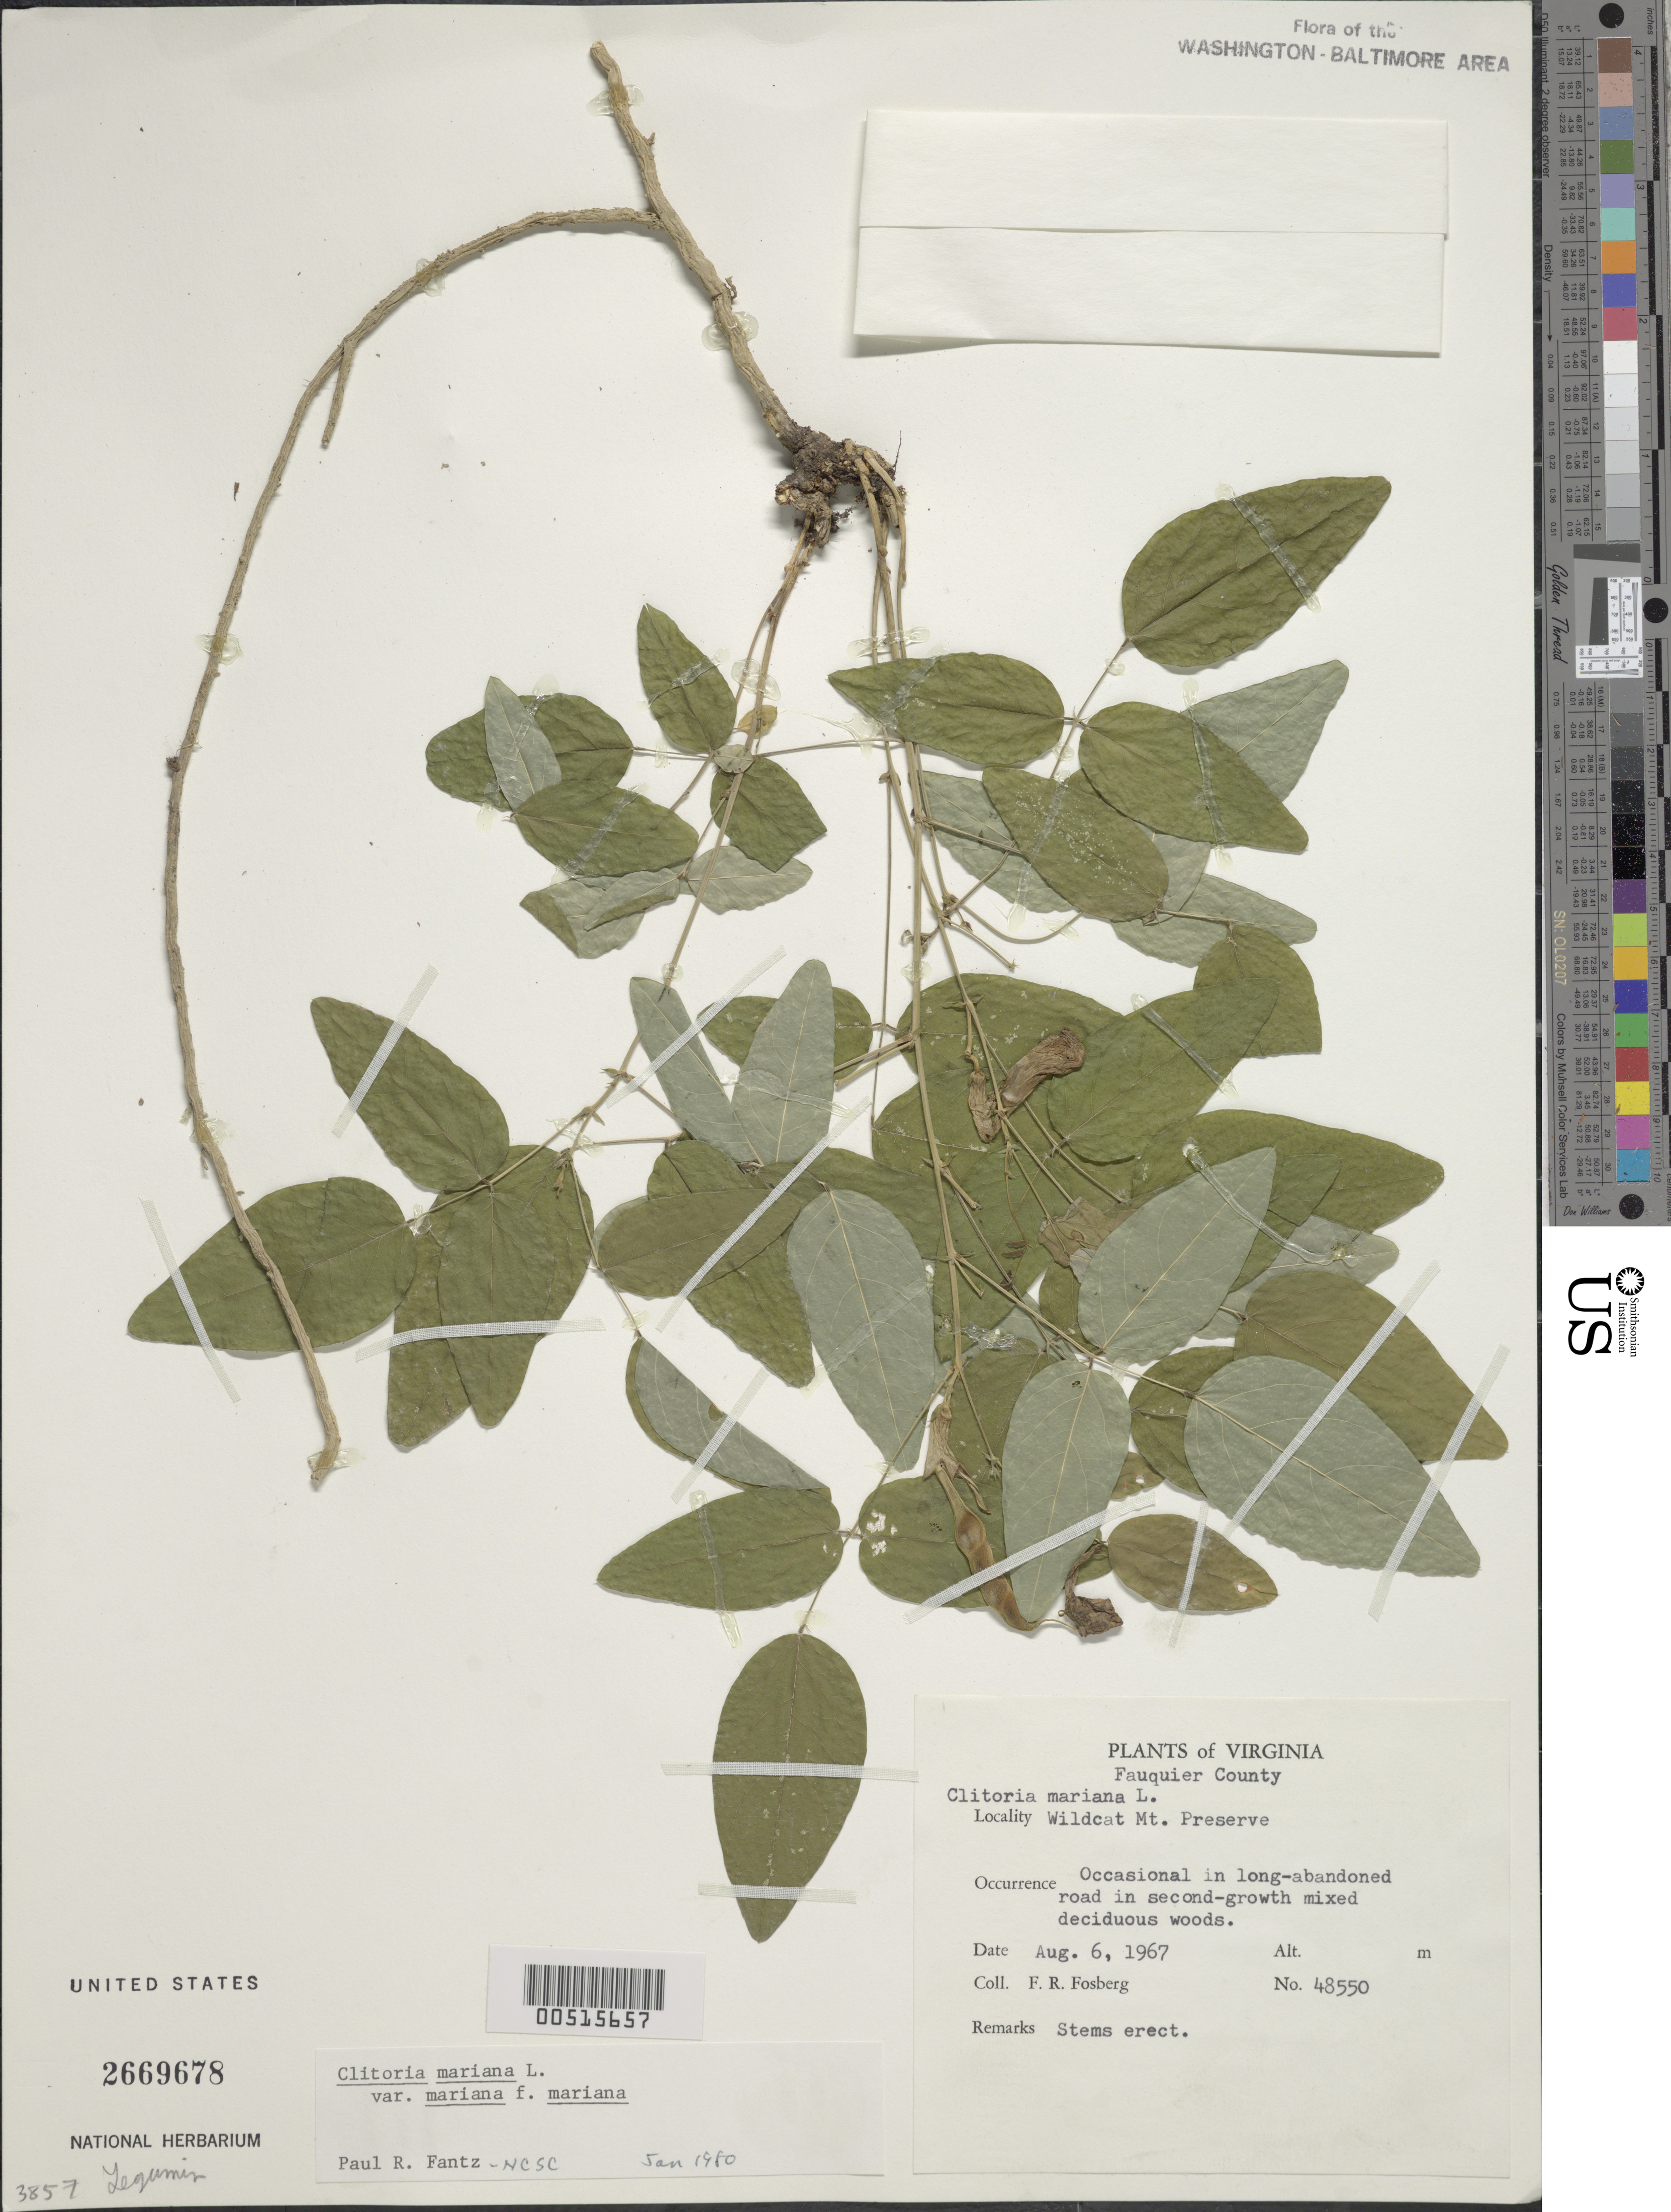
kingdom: Plantae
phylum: Tracheophyta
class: Magnoliopsida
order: Fabales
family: Fabaceae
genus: Clitoria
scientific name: Clitoria mariana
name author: L.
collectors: F. R. Fosberg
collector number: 48550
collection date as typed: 06 Aug 1967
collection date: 1967-08-06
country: United States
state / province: Virginia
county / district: Fauquier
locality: Wildcat Mountain Preserve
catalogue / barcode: US 2669678